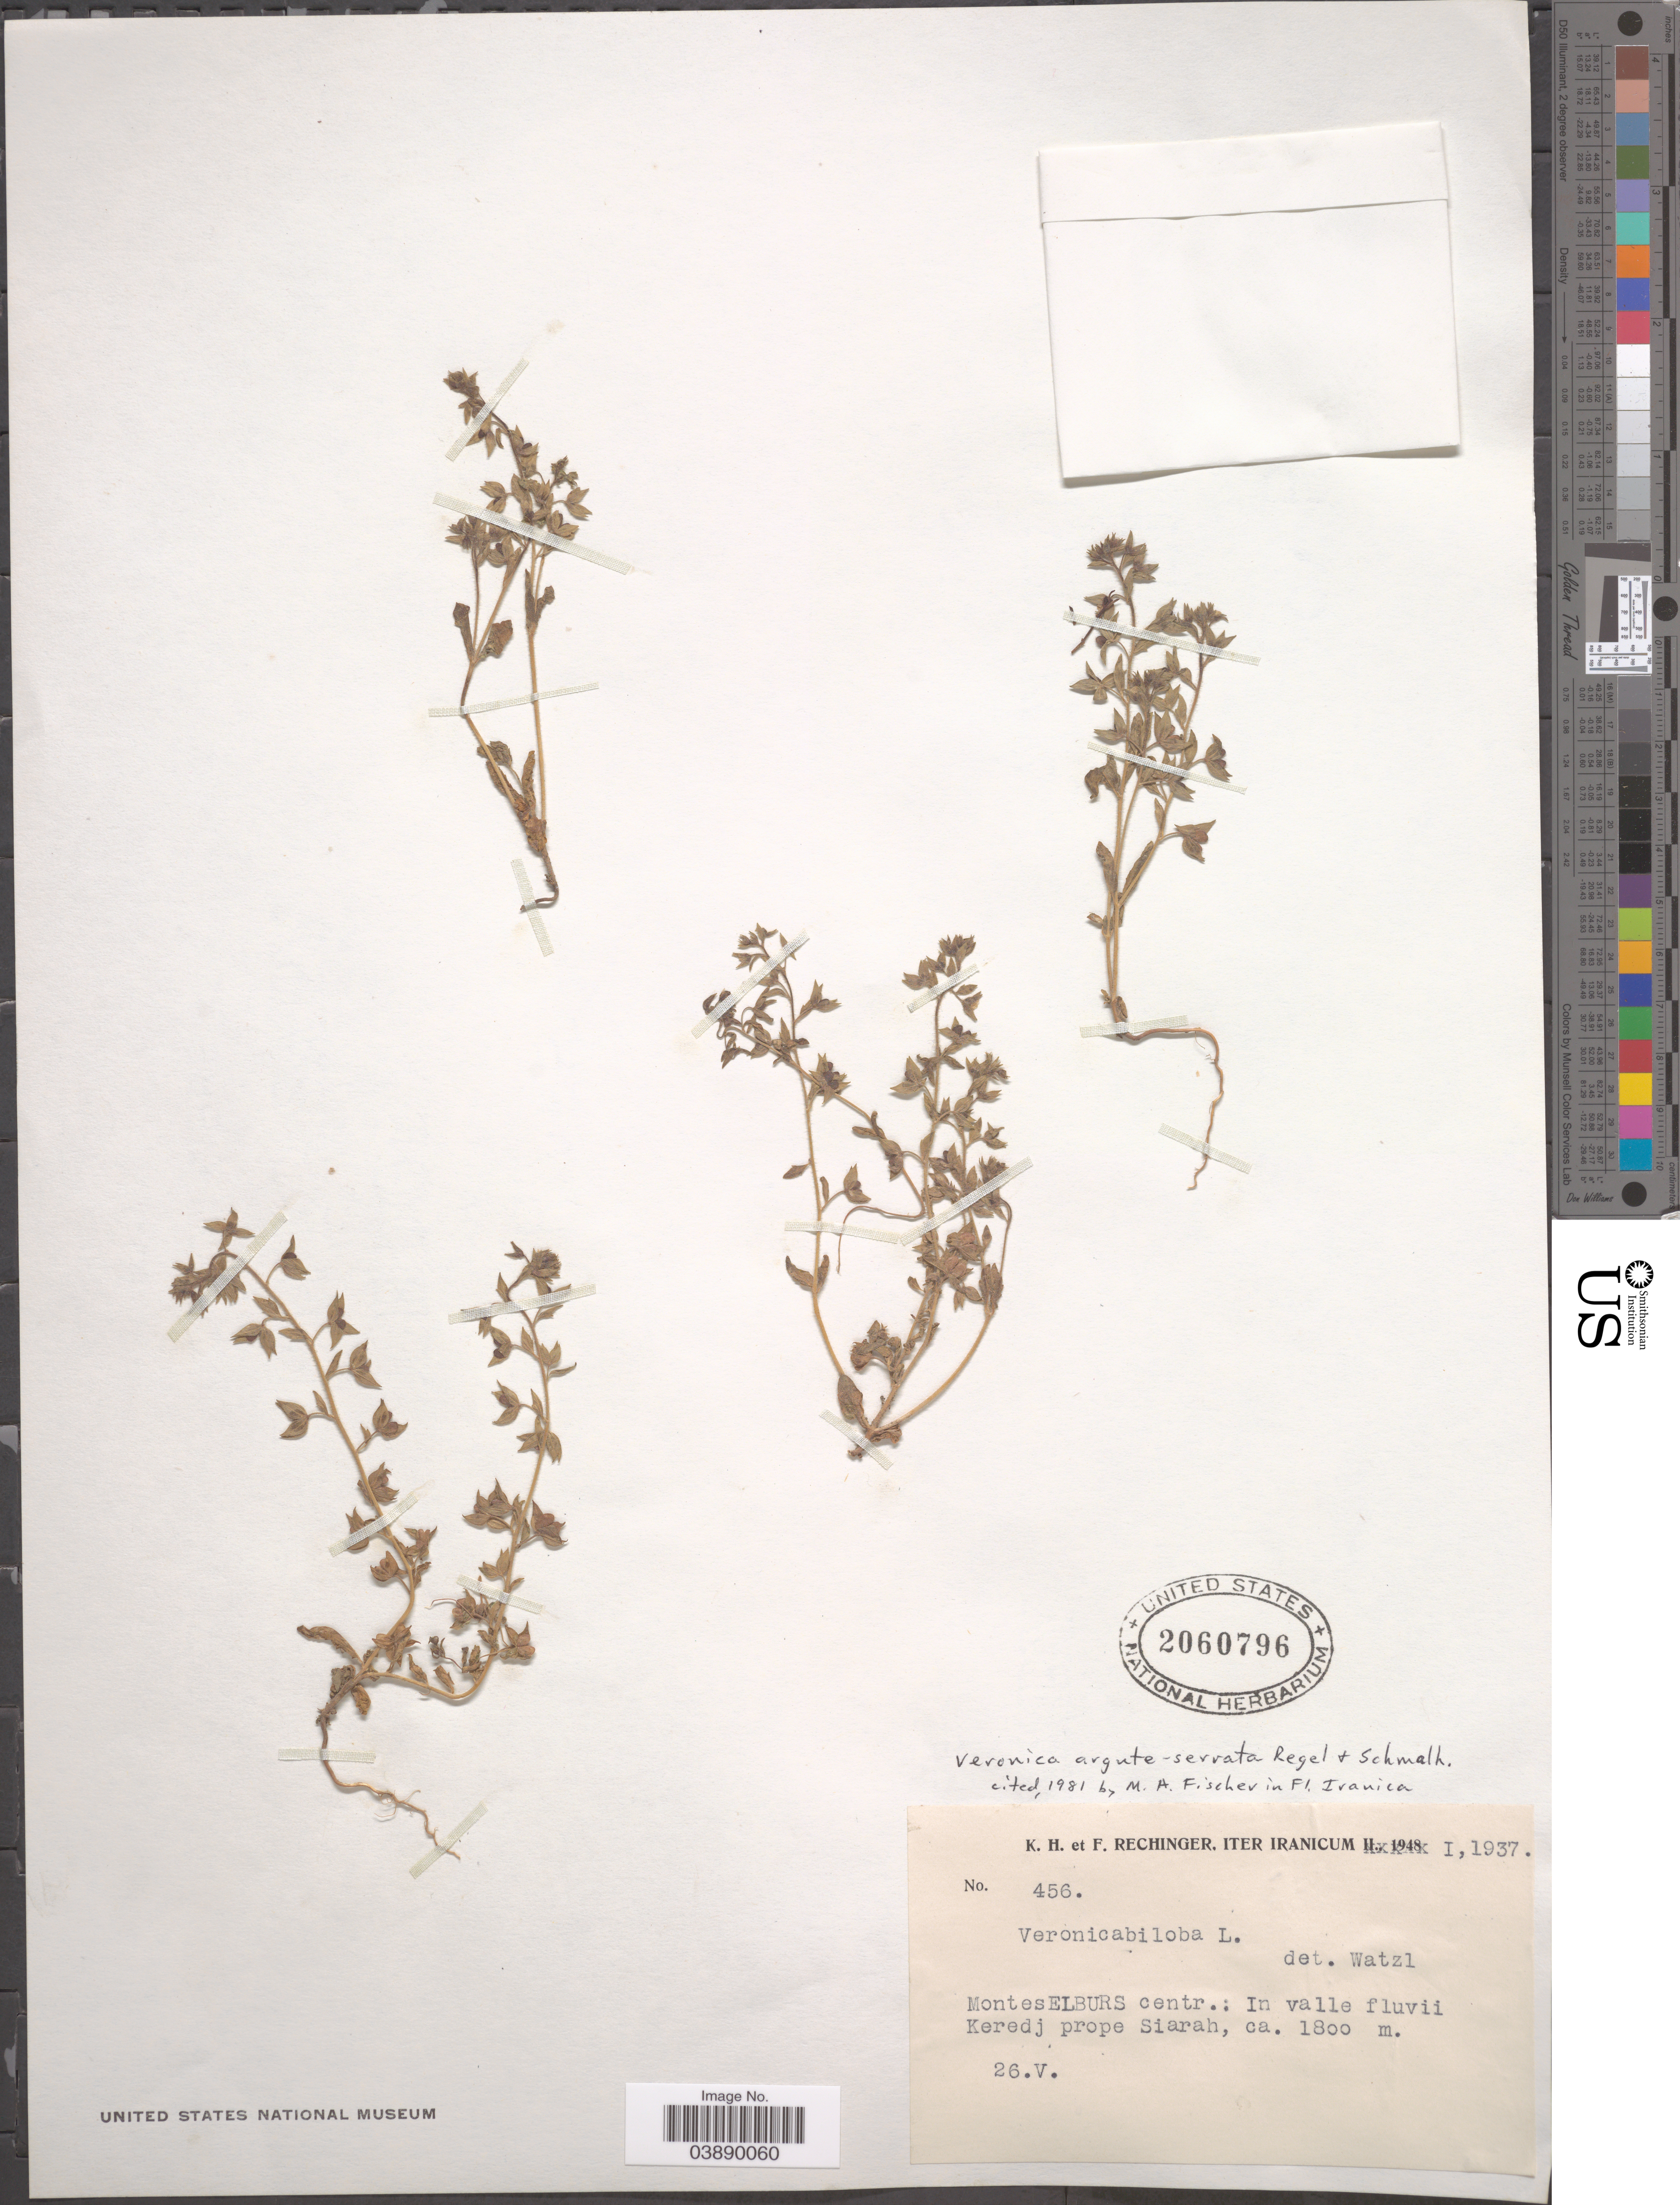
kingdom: Plantae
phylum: Tracheophyta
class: Magnoliopsida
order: Lamiales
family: Plantaginaceae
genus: Veronica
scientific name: Veronica arguteserrata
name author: Regel & Schmalh.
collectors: K. H. Rechinger & F. Rechinger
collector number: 456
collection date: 1937-05-26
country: Iran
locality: Montes Elburs centr.: In valle fluvii Keredj prope Siarah.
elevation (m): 1800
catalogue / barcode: US 2060796